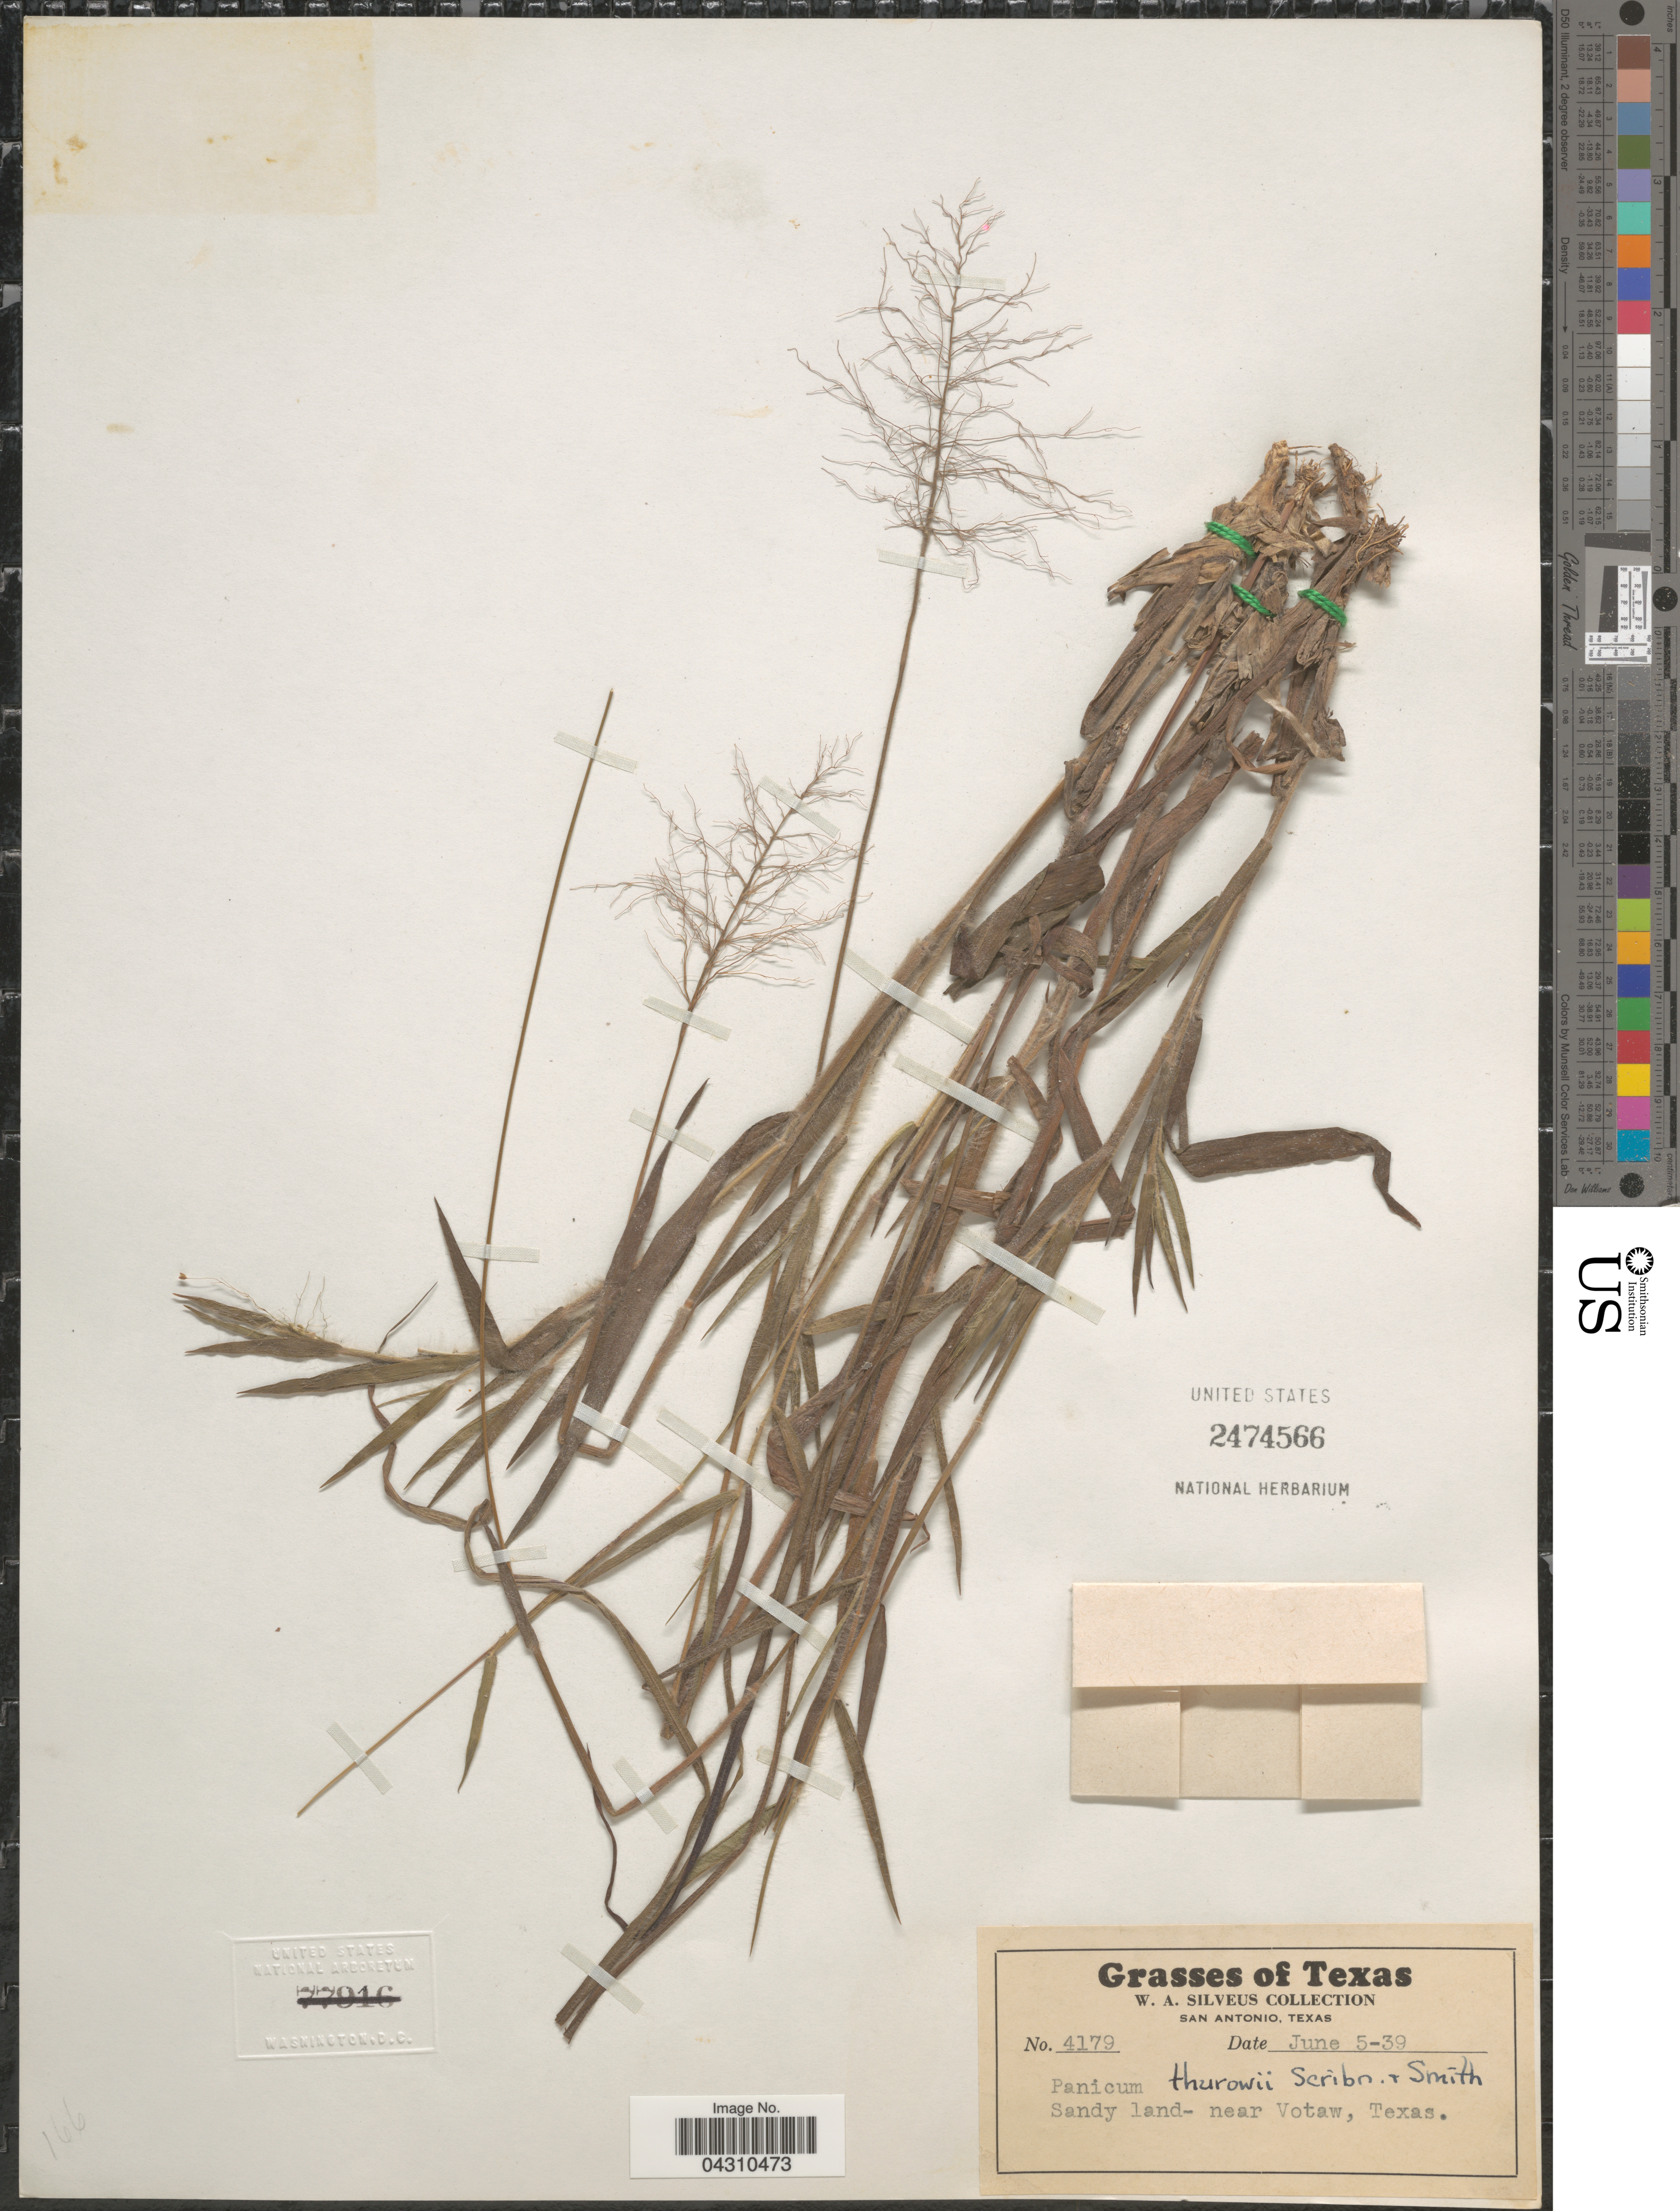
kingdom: Plantae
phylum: Tracheophyta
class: Liliopsida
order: Poales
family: Poaceae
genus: Dichanthelium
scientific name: Dichanthelium acuminatum var. acuminatum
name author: (Sw.) Gould & C.A. Clark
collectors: W. Silveus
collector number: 4179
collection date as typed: Transcribed d/m/y: 5/6/39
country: United States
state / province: Texas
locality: Sandy land- near Votaw.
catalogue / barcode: US 2474566